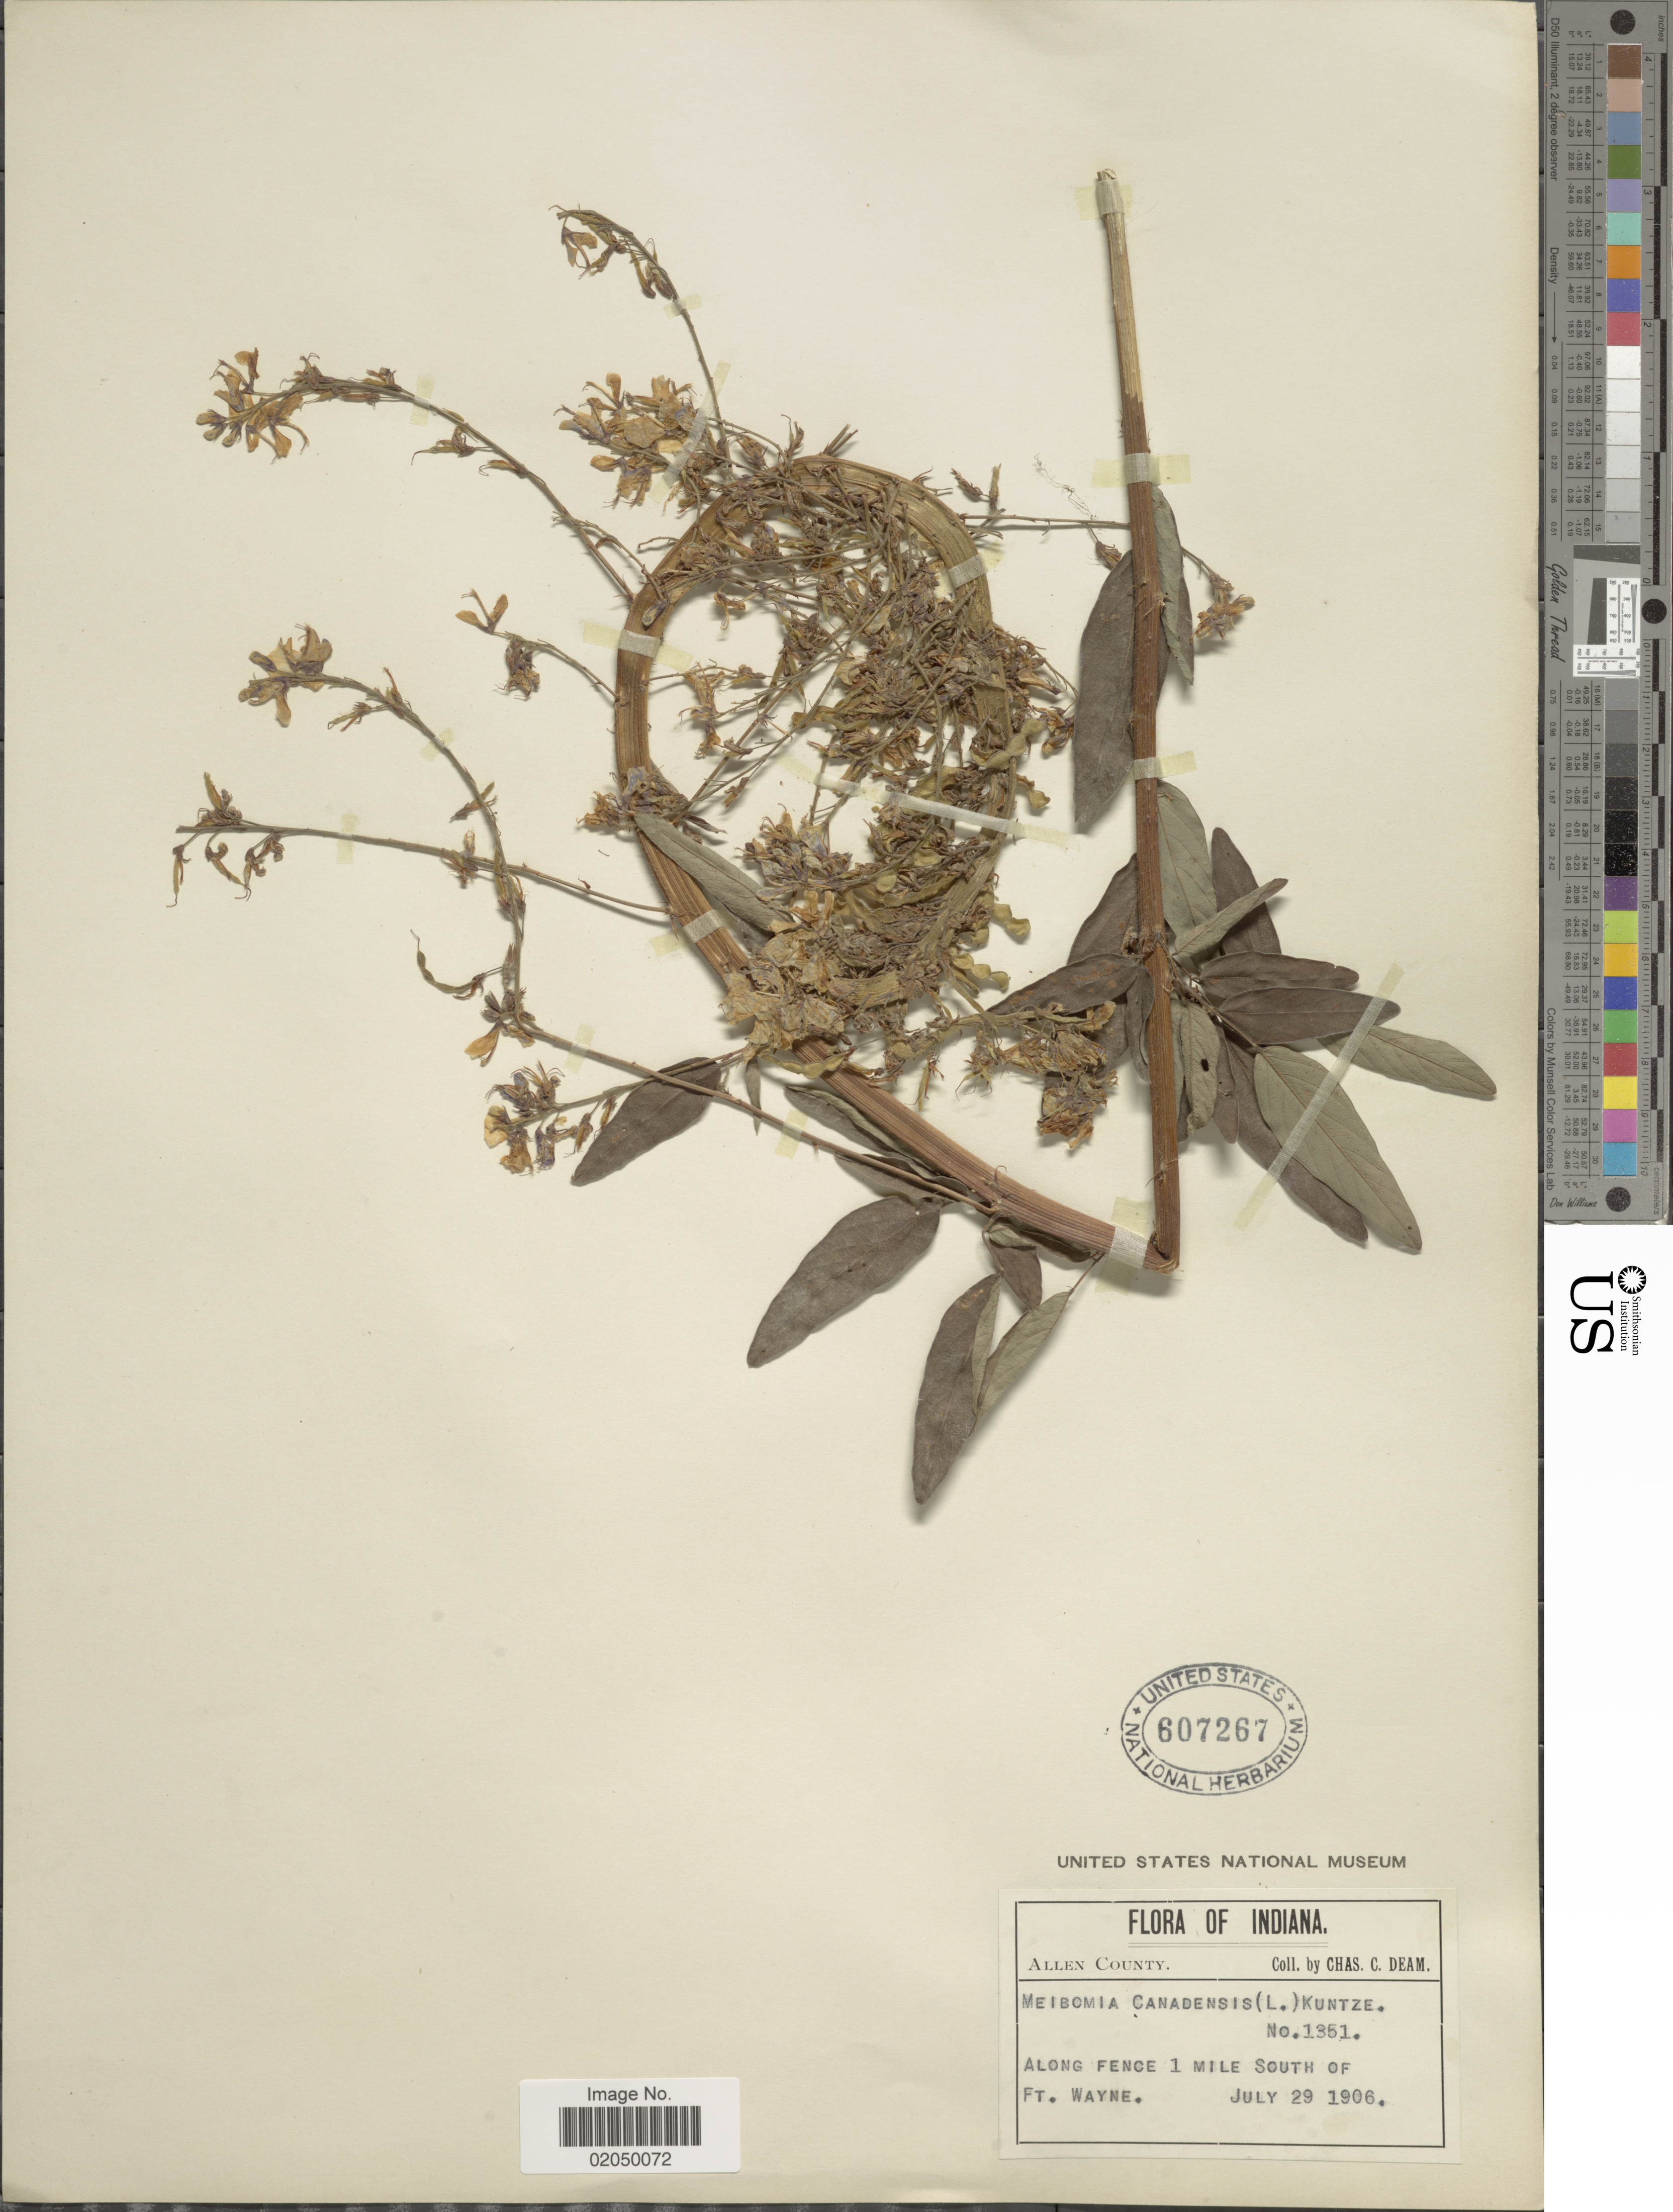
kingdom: Plantae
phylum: Tracheophyta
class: Magnoliopsida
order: Fabales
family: Fabaceae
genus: Desmodium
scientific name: Desmodium canadense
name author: (L.) DC.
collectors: C. C. Deam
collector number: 1351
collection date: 1906-07-29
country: United States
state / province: Indiana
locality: Allen County. Along fence 1 mile South of Ft. Wayne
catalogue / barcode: US 607267